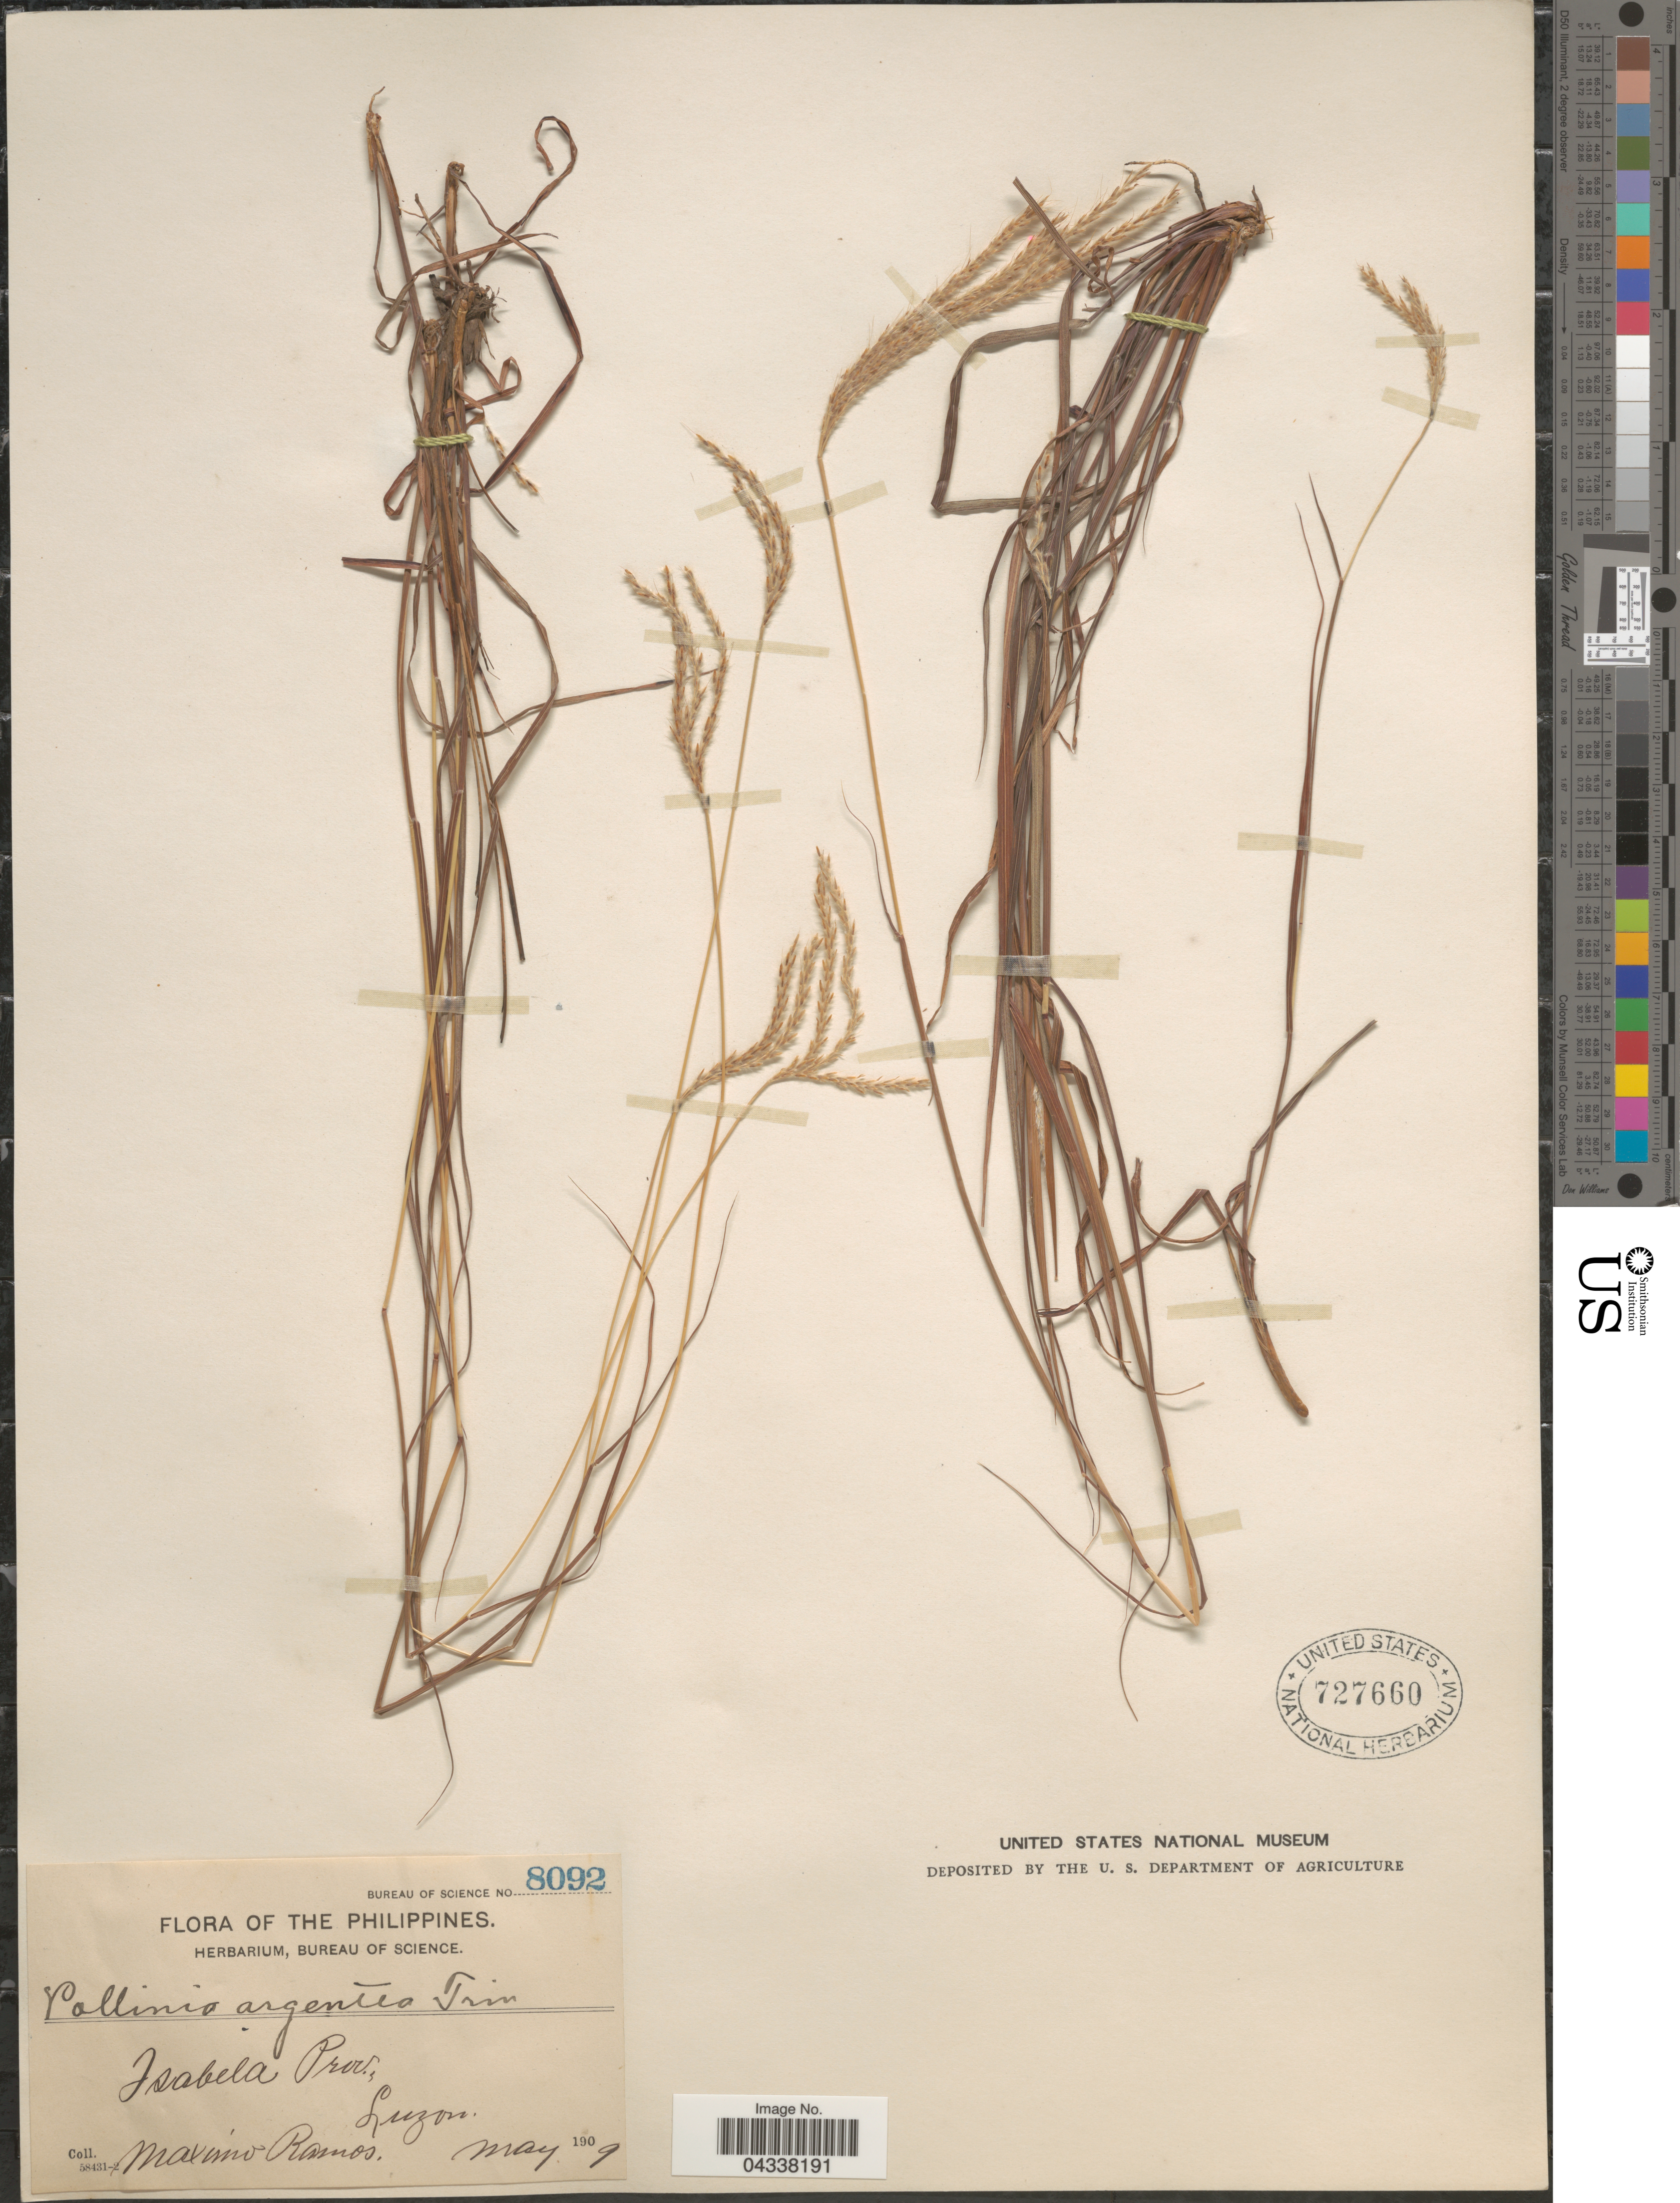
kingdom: Plantae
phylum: Tracheophyta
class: Liliopsida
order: Poales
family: Poaceae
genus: Pseudopogonatherum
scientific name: Pseudopogonatherum trispicatum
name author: (Schult.) Ohwi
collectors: M. Ramos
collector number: Bureau of Science 8092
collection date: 1909-05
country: Philippines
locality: Isabella Prov., Luzon.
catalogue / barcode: US 727660